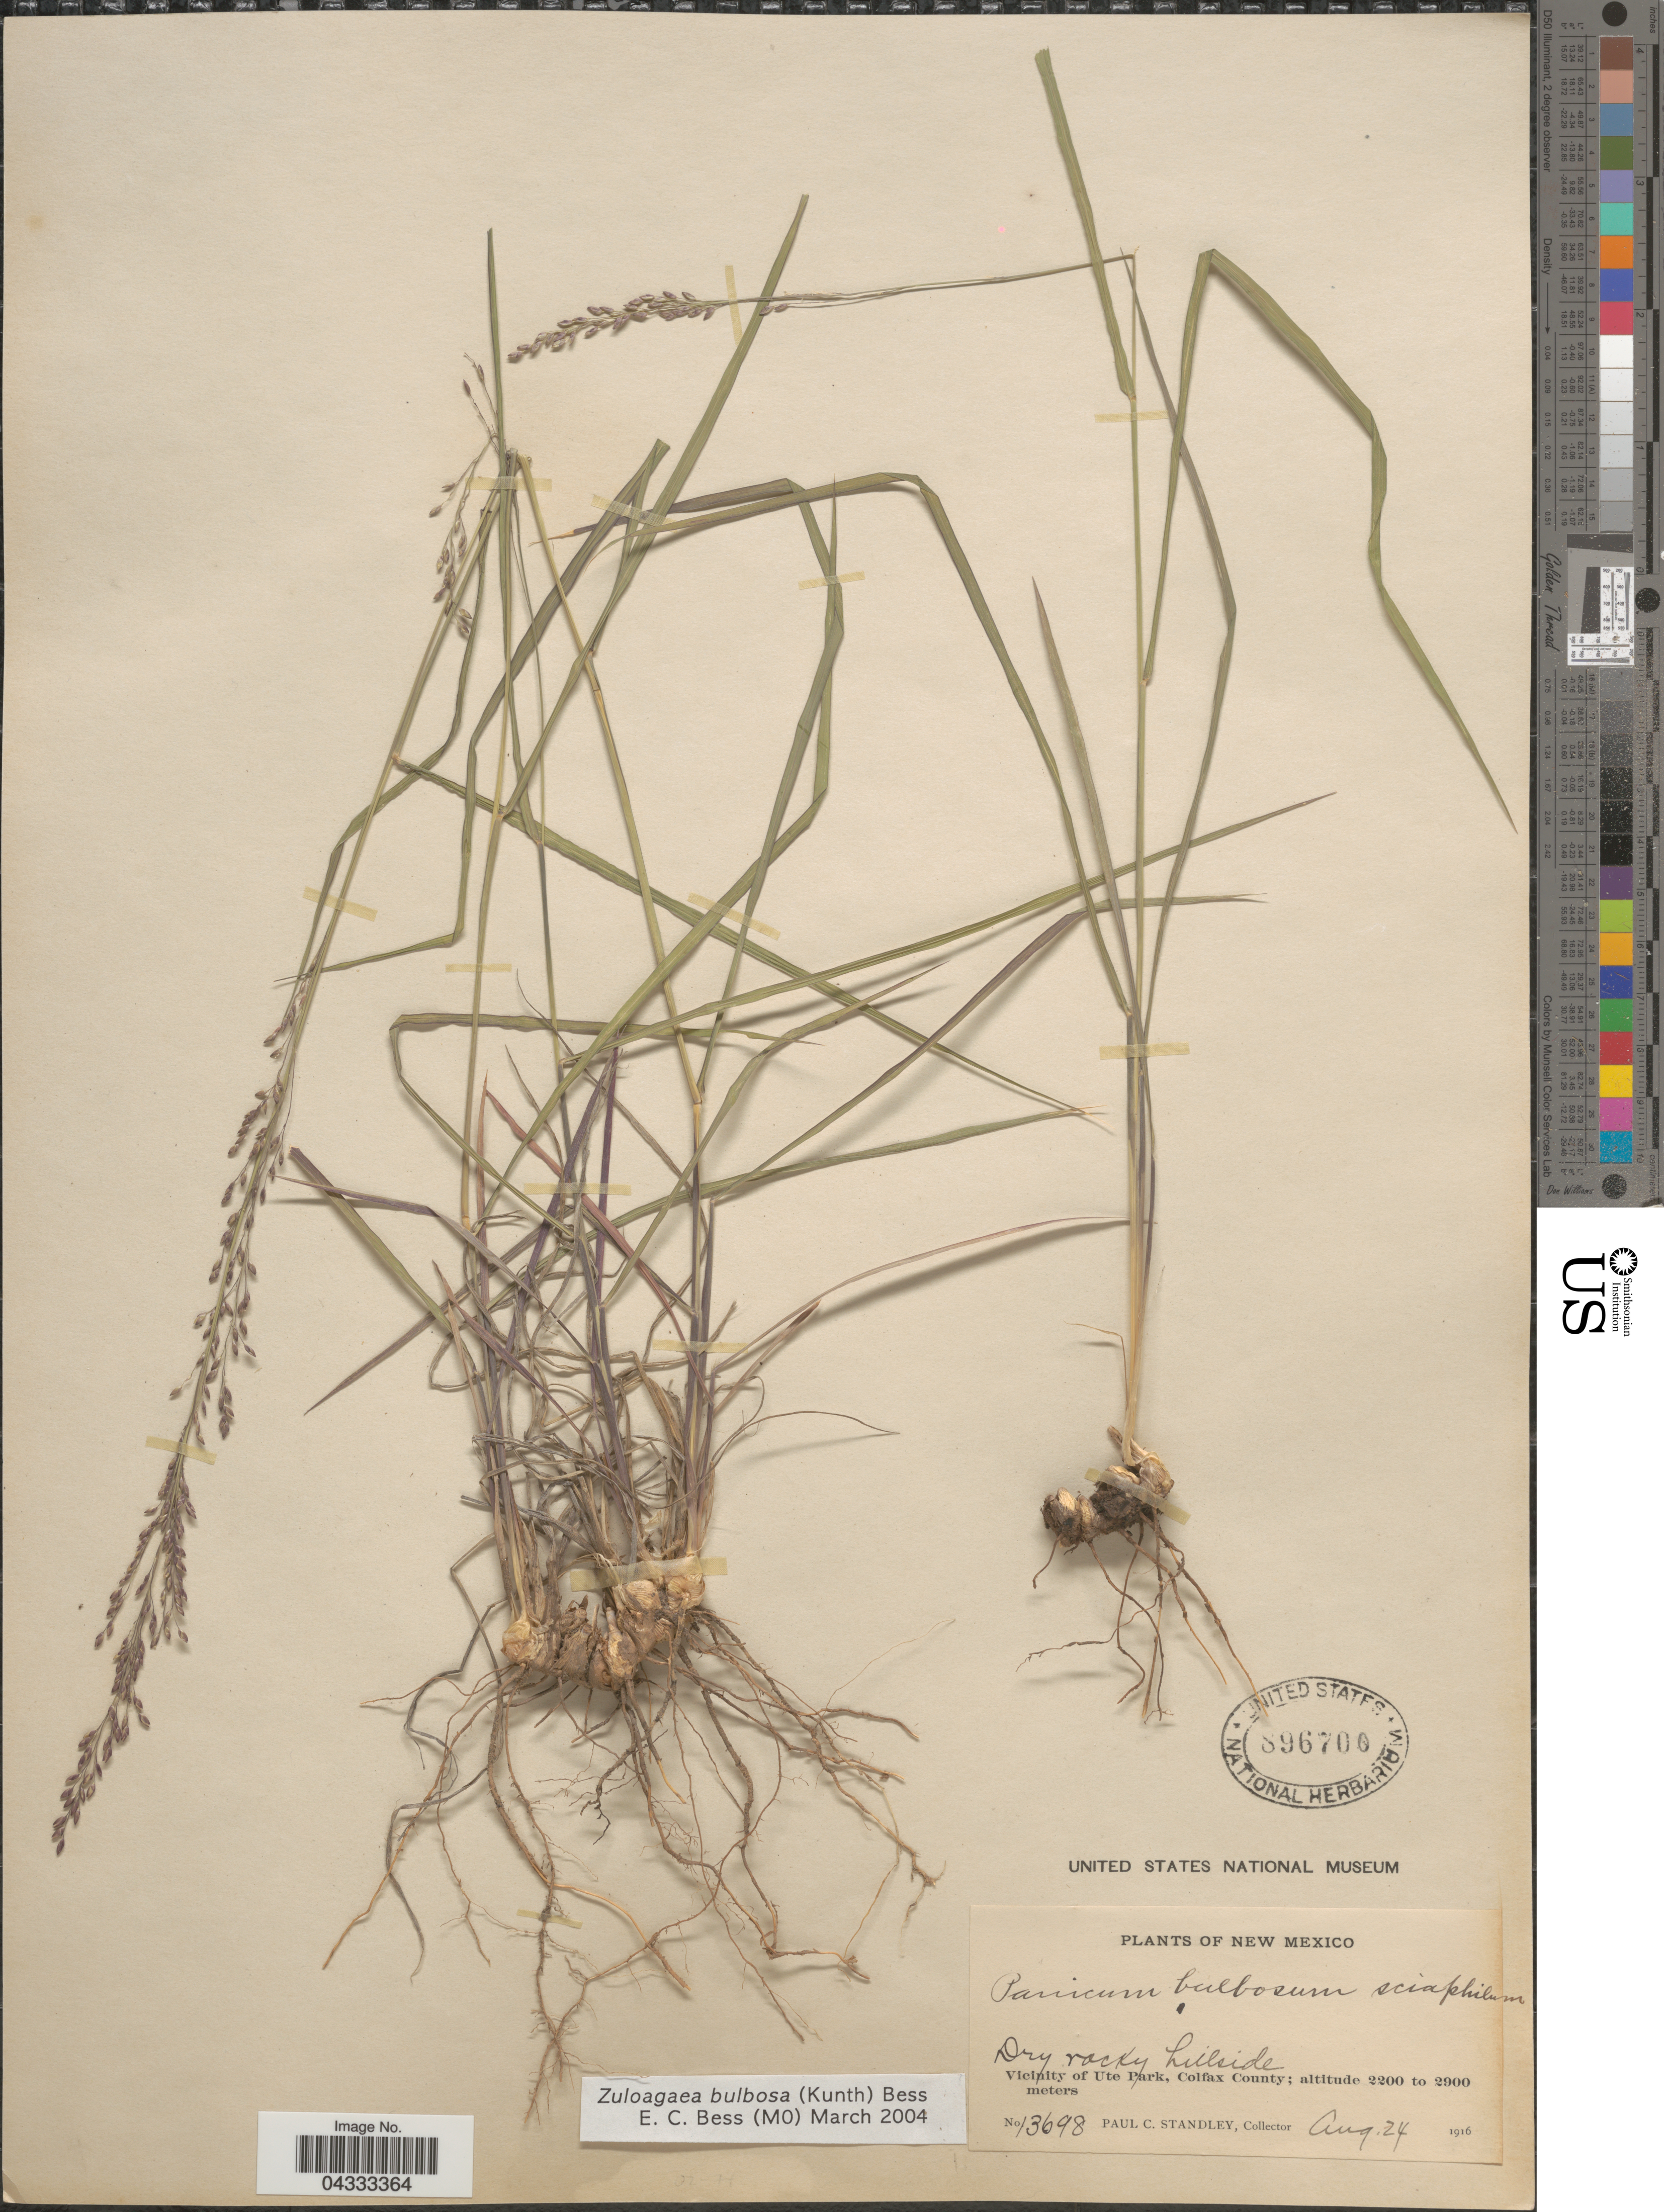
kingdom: Plantae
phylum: Tracheophyta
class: Liliopsida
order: Poales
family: Poaceae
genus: Zuloagaea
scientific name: Zuloagaea bulbosa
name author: (Kunth) E. Bess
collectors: P. C. Standley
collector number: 13698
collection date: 1916-08-24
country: United States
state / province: New Mexico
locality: Dry rocky hillside. Vicinity of Ute Park, Colfax County.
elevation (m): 2200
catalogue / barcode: US 896700